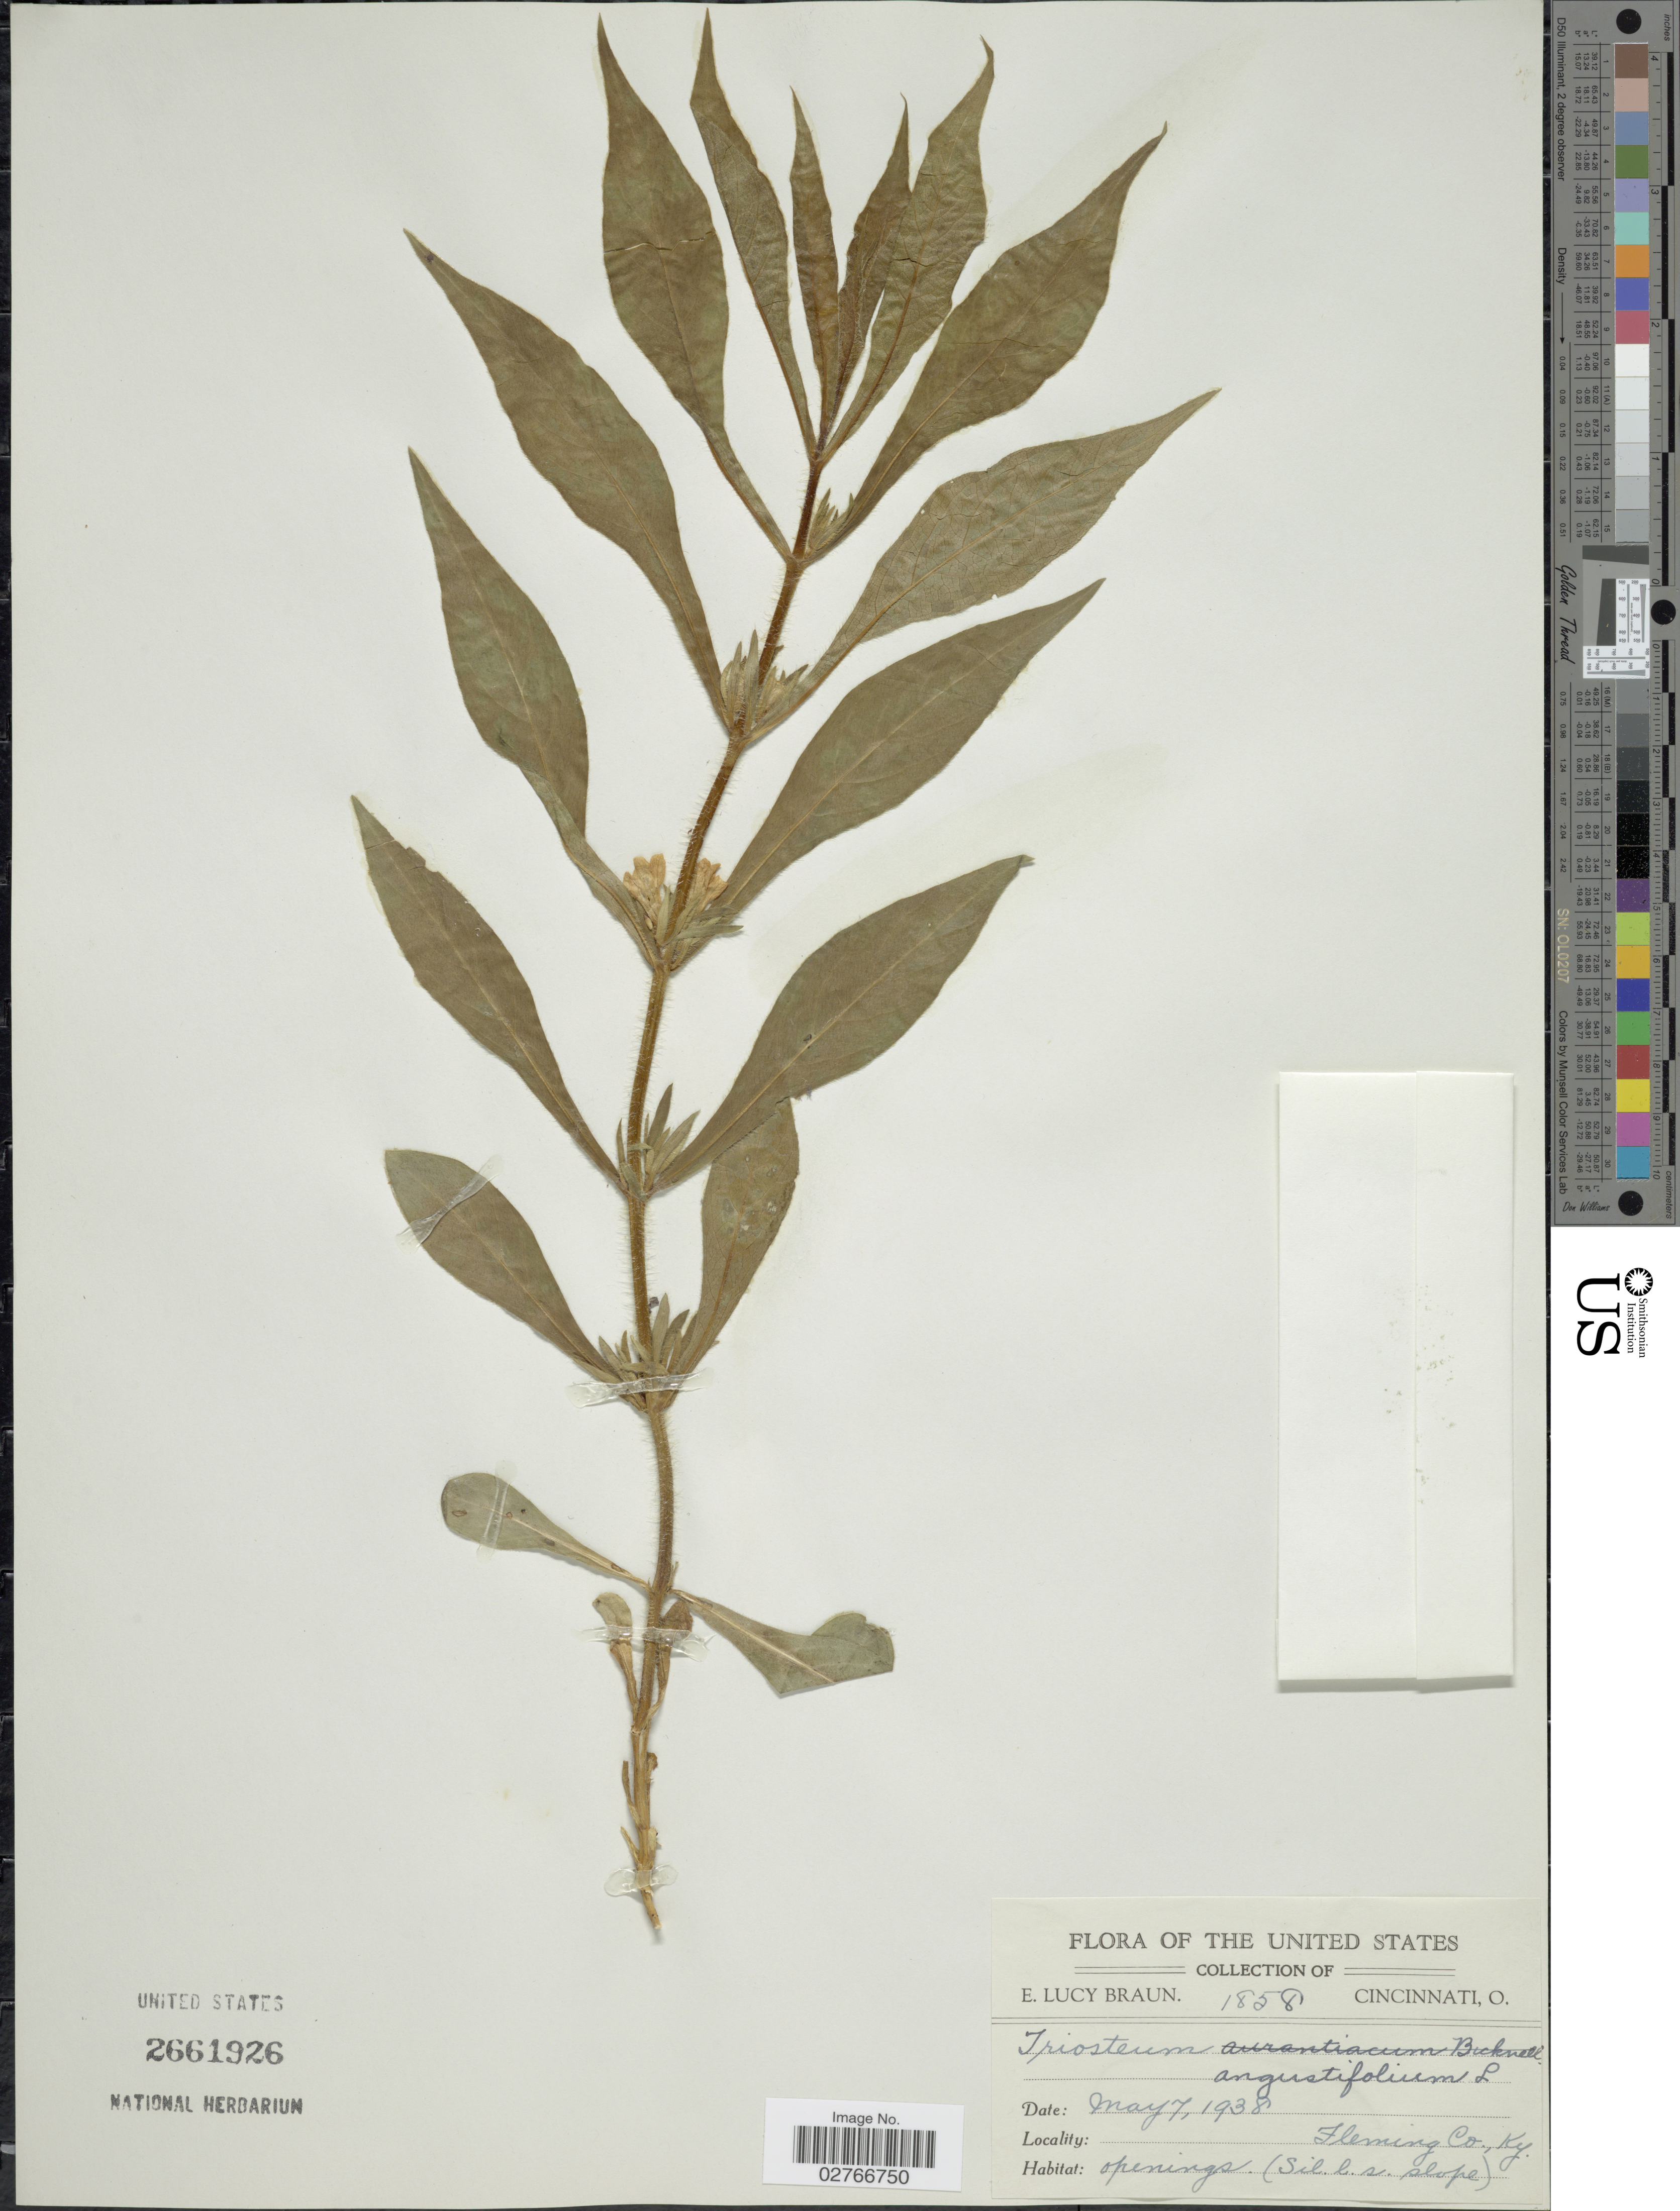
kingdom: Plantae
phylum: Tracheophyta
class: Magnoliopsida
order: Dipsacales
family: Caprifoliaceae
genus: Triosteum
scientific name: Triosteum angustifolium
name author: L.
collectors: E. L. Braun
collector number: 1858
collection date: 1938-05-07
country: United States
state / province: Kentucky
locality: Fleming Co.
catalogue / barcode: US 2661926